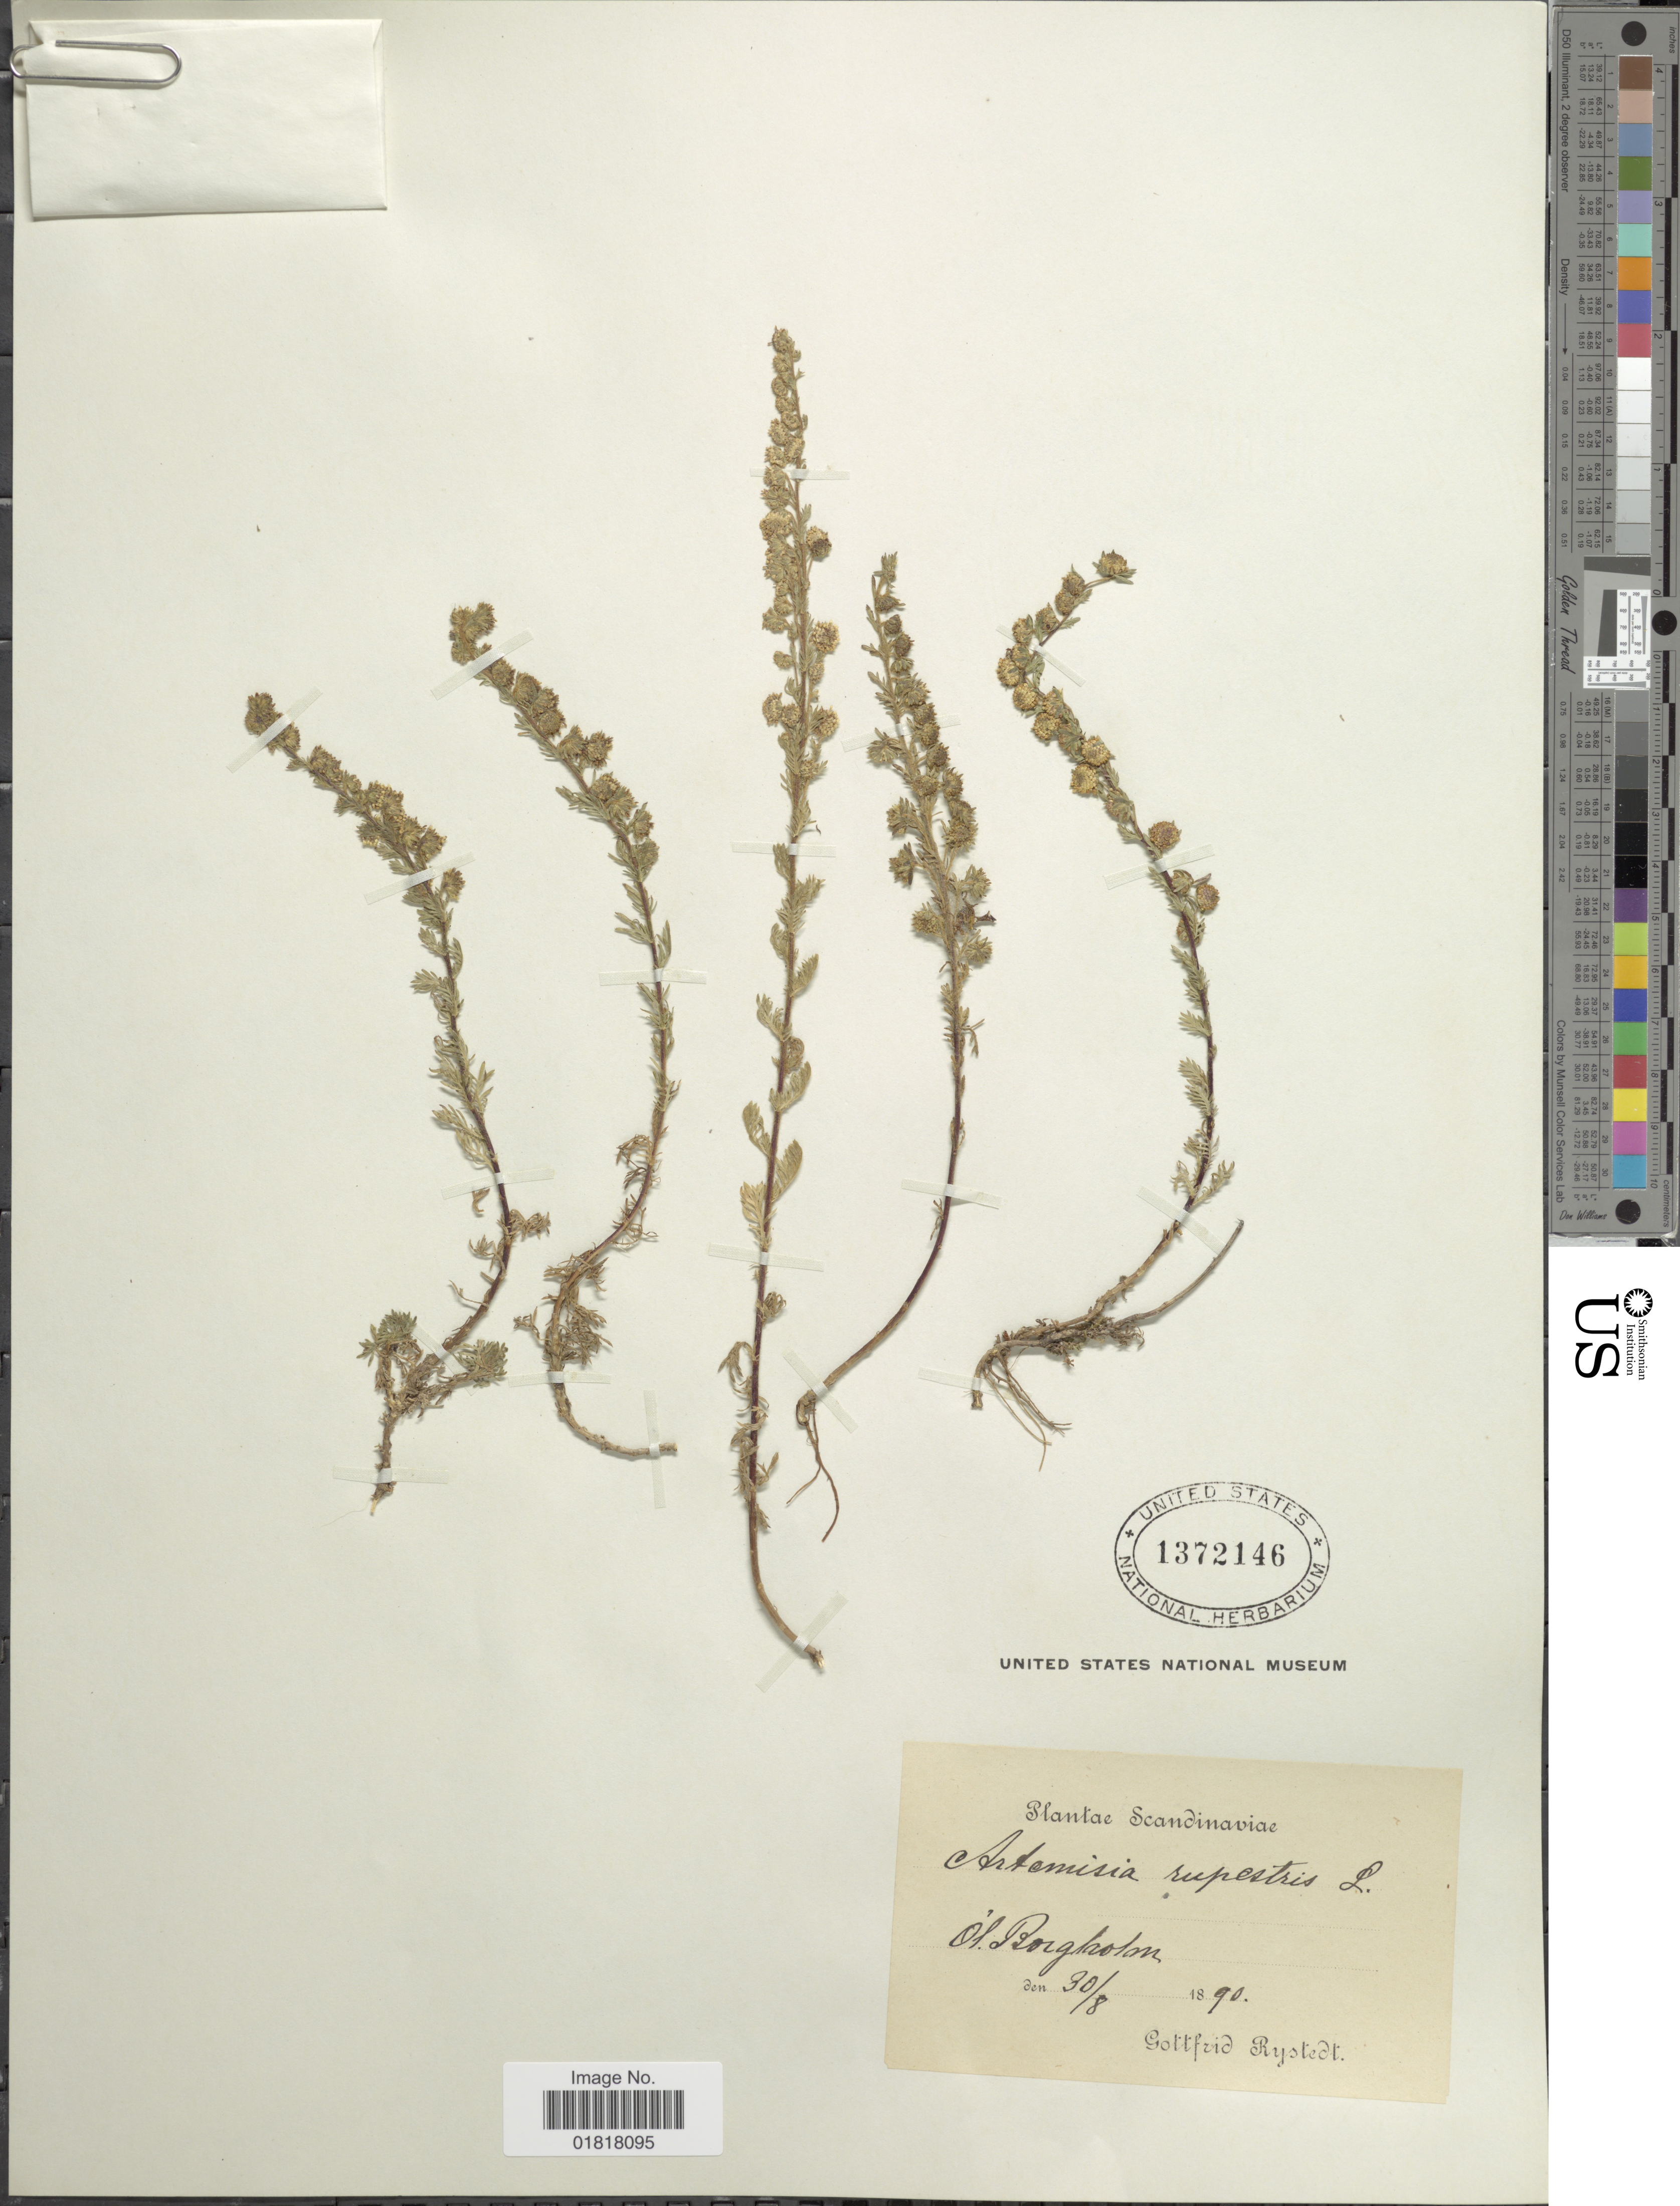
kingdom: Plantae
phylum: Tracheophyta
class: Magnoliopsida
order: Asterales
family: Asteraceae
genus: Artemisia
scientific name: Artemisia rupestris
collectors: G. Rystedt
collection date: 1890-08-30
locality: Scandinavia, Ol. Boigholm [interpreted]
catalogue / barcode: US 1372146